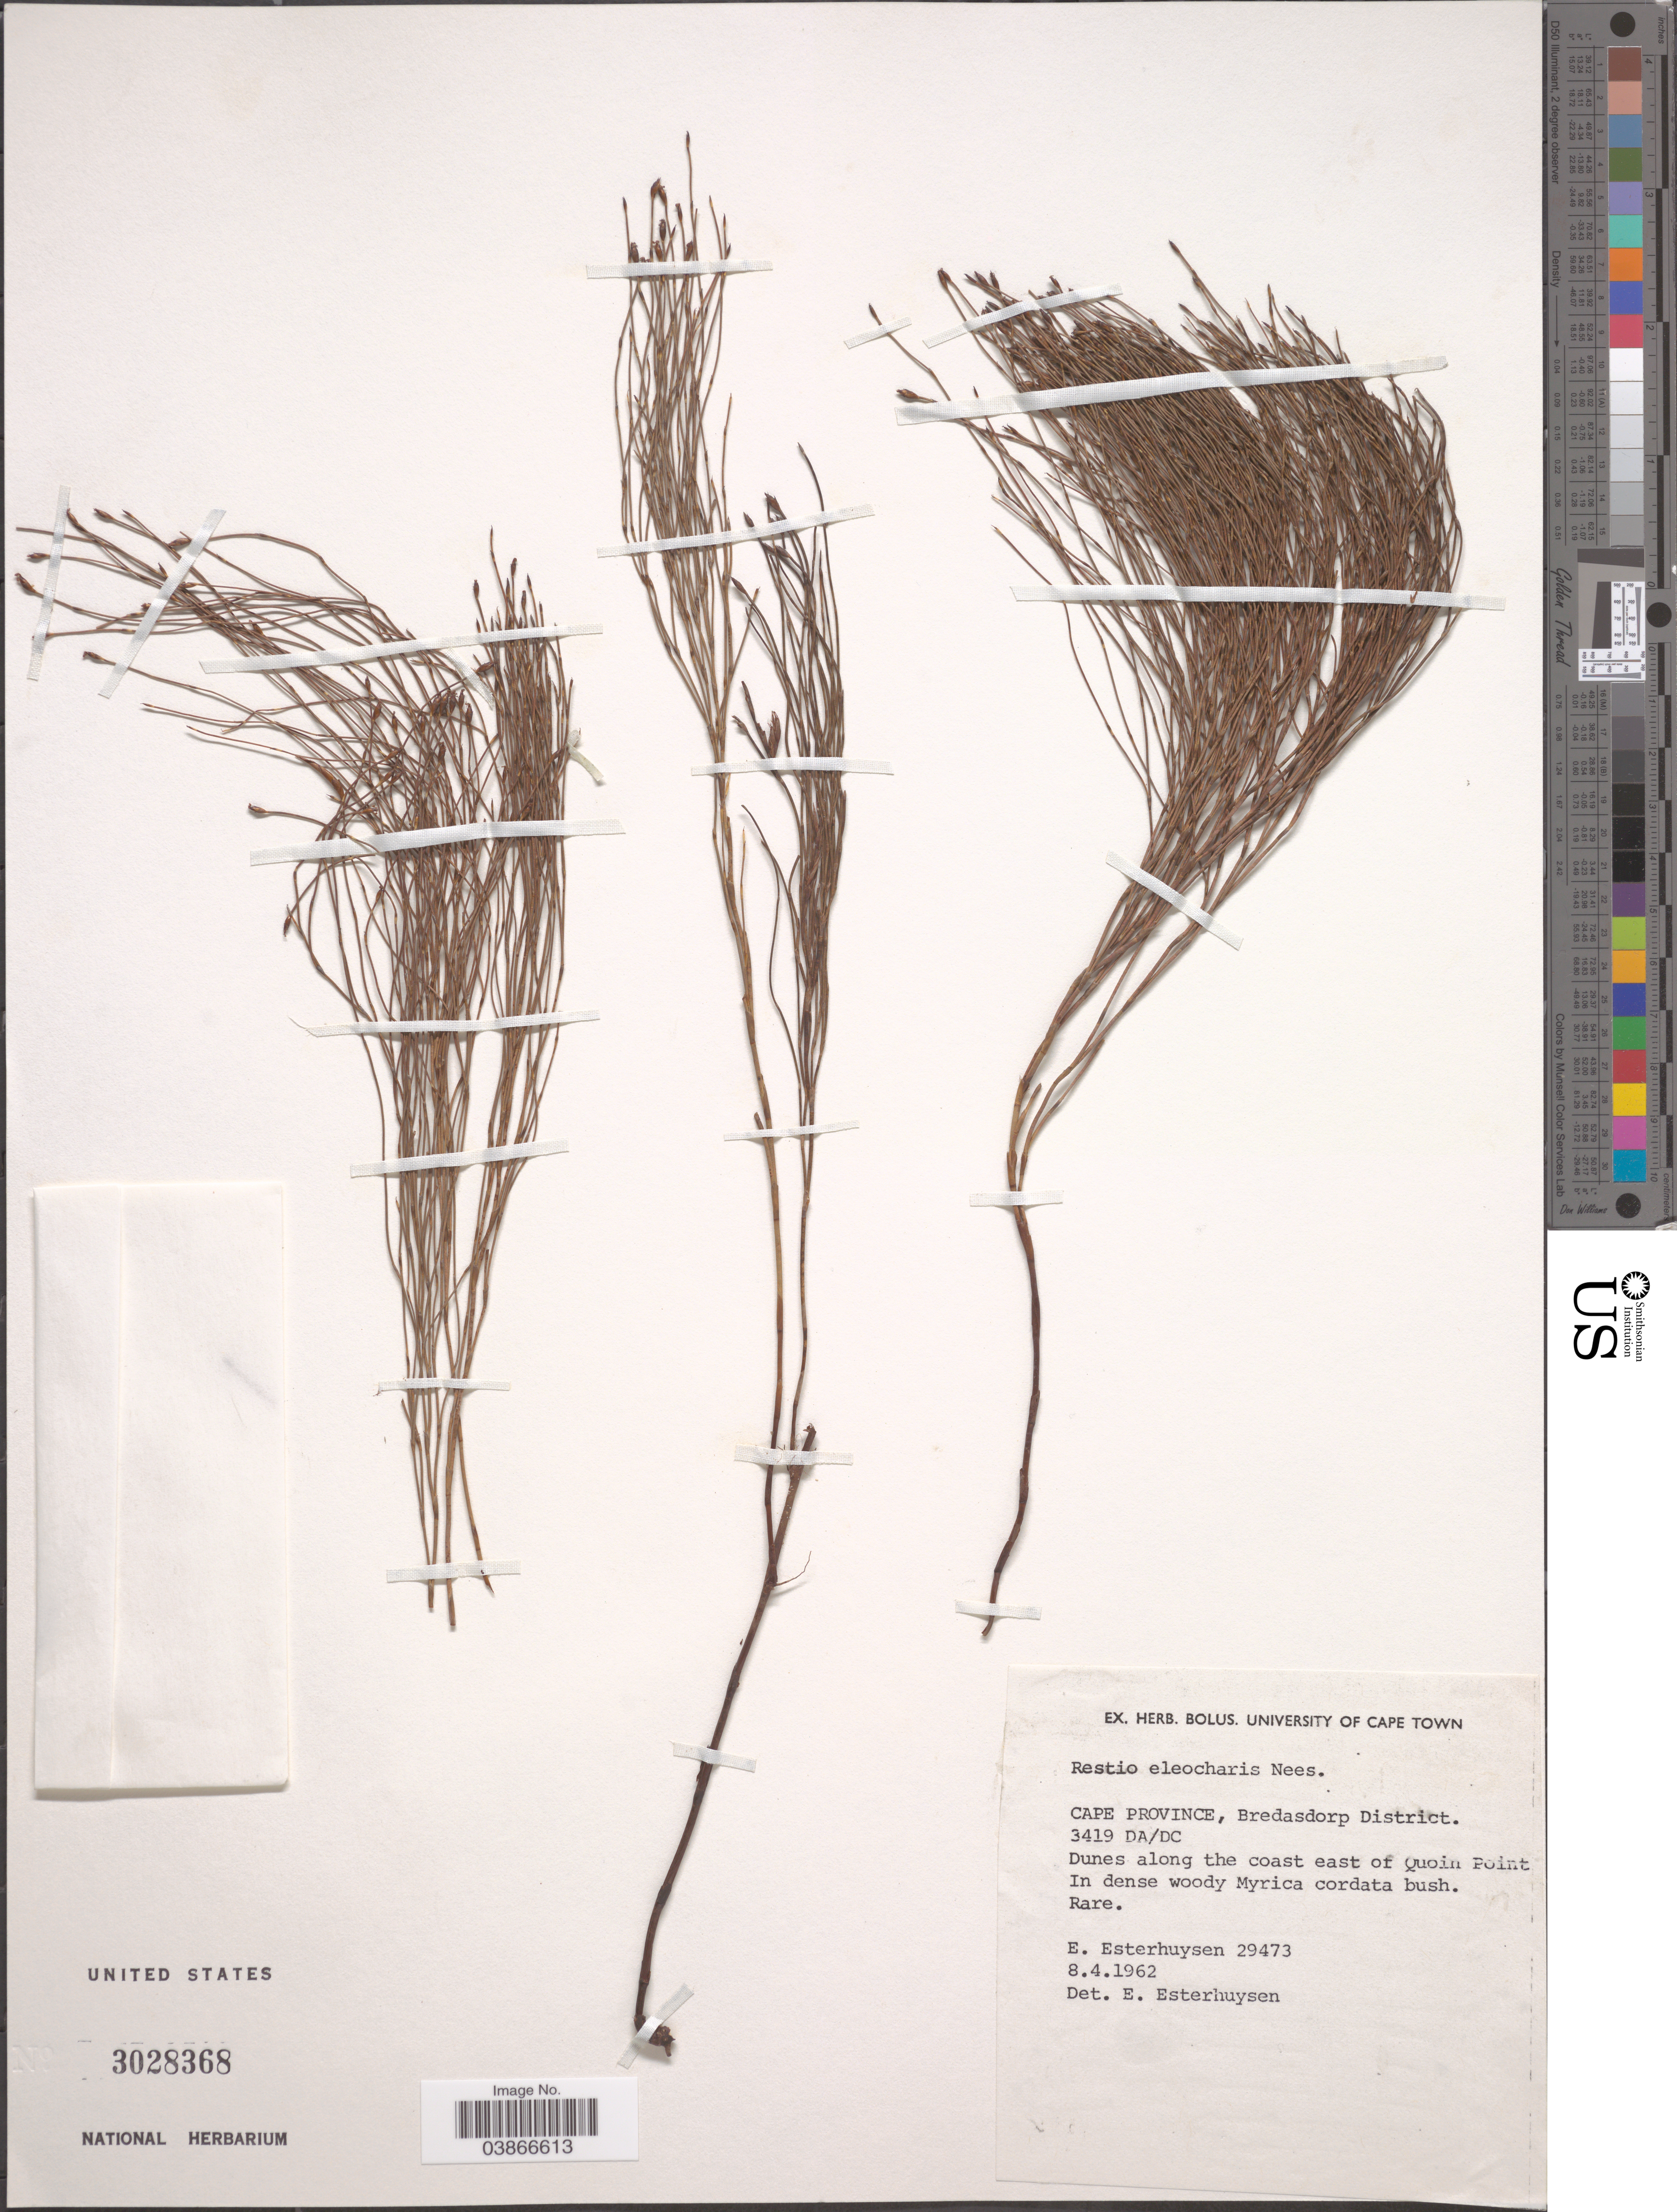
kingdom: Plantae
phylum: Tracheophyta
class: Liliopsida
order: Poales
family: Restionaceae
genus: Restio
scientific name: Restio eleocharis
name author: Nees ex Mast.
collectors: E. E. Esterhuysen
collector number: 29473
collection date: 1962-04-08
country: South Africa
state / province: Western Cape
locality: Bredasdorp District, 3419 DA/DC. Dunes along the coast east of Quoin Point.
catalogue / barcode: US 3028368